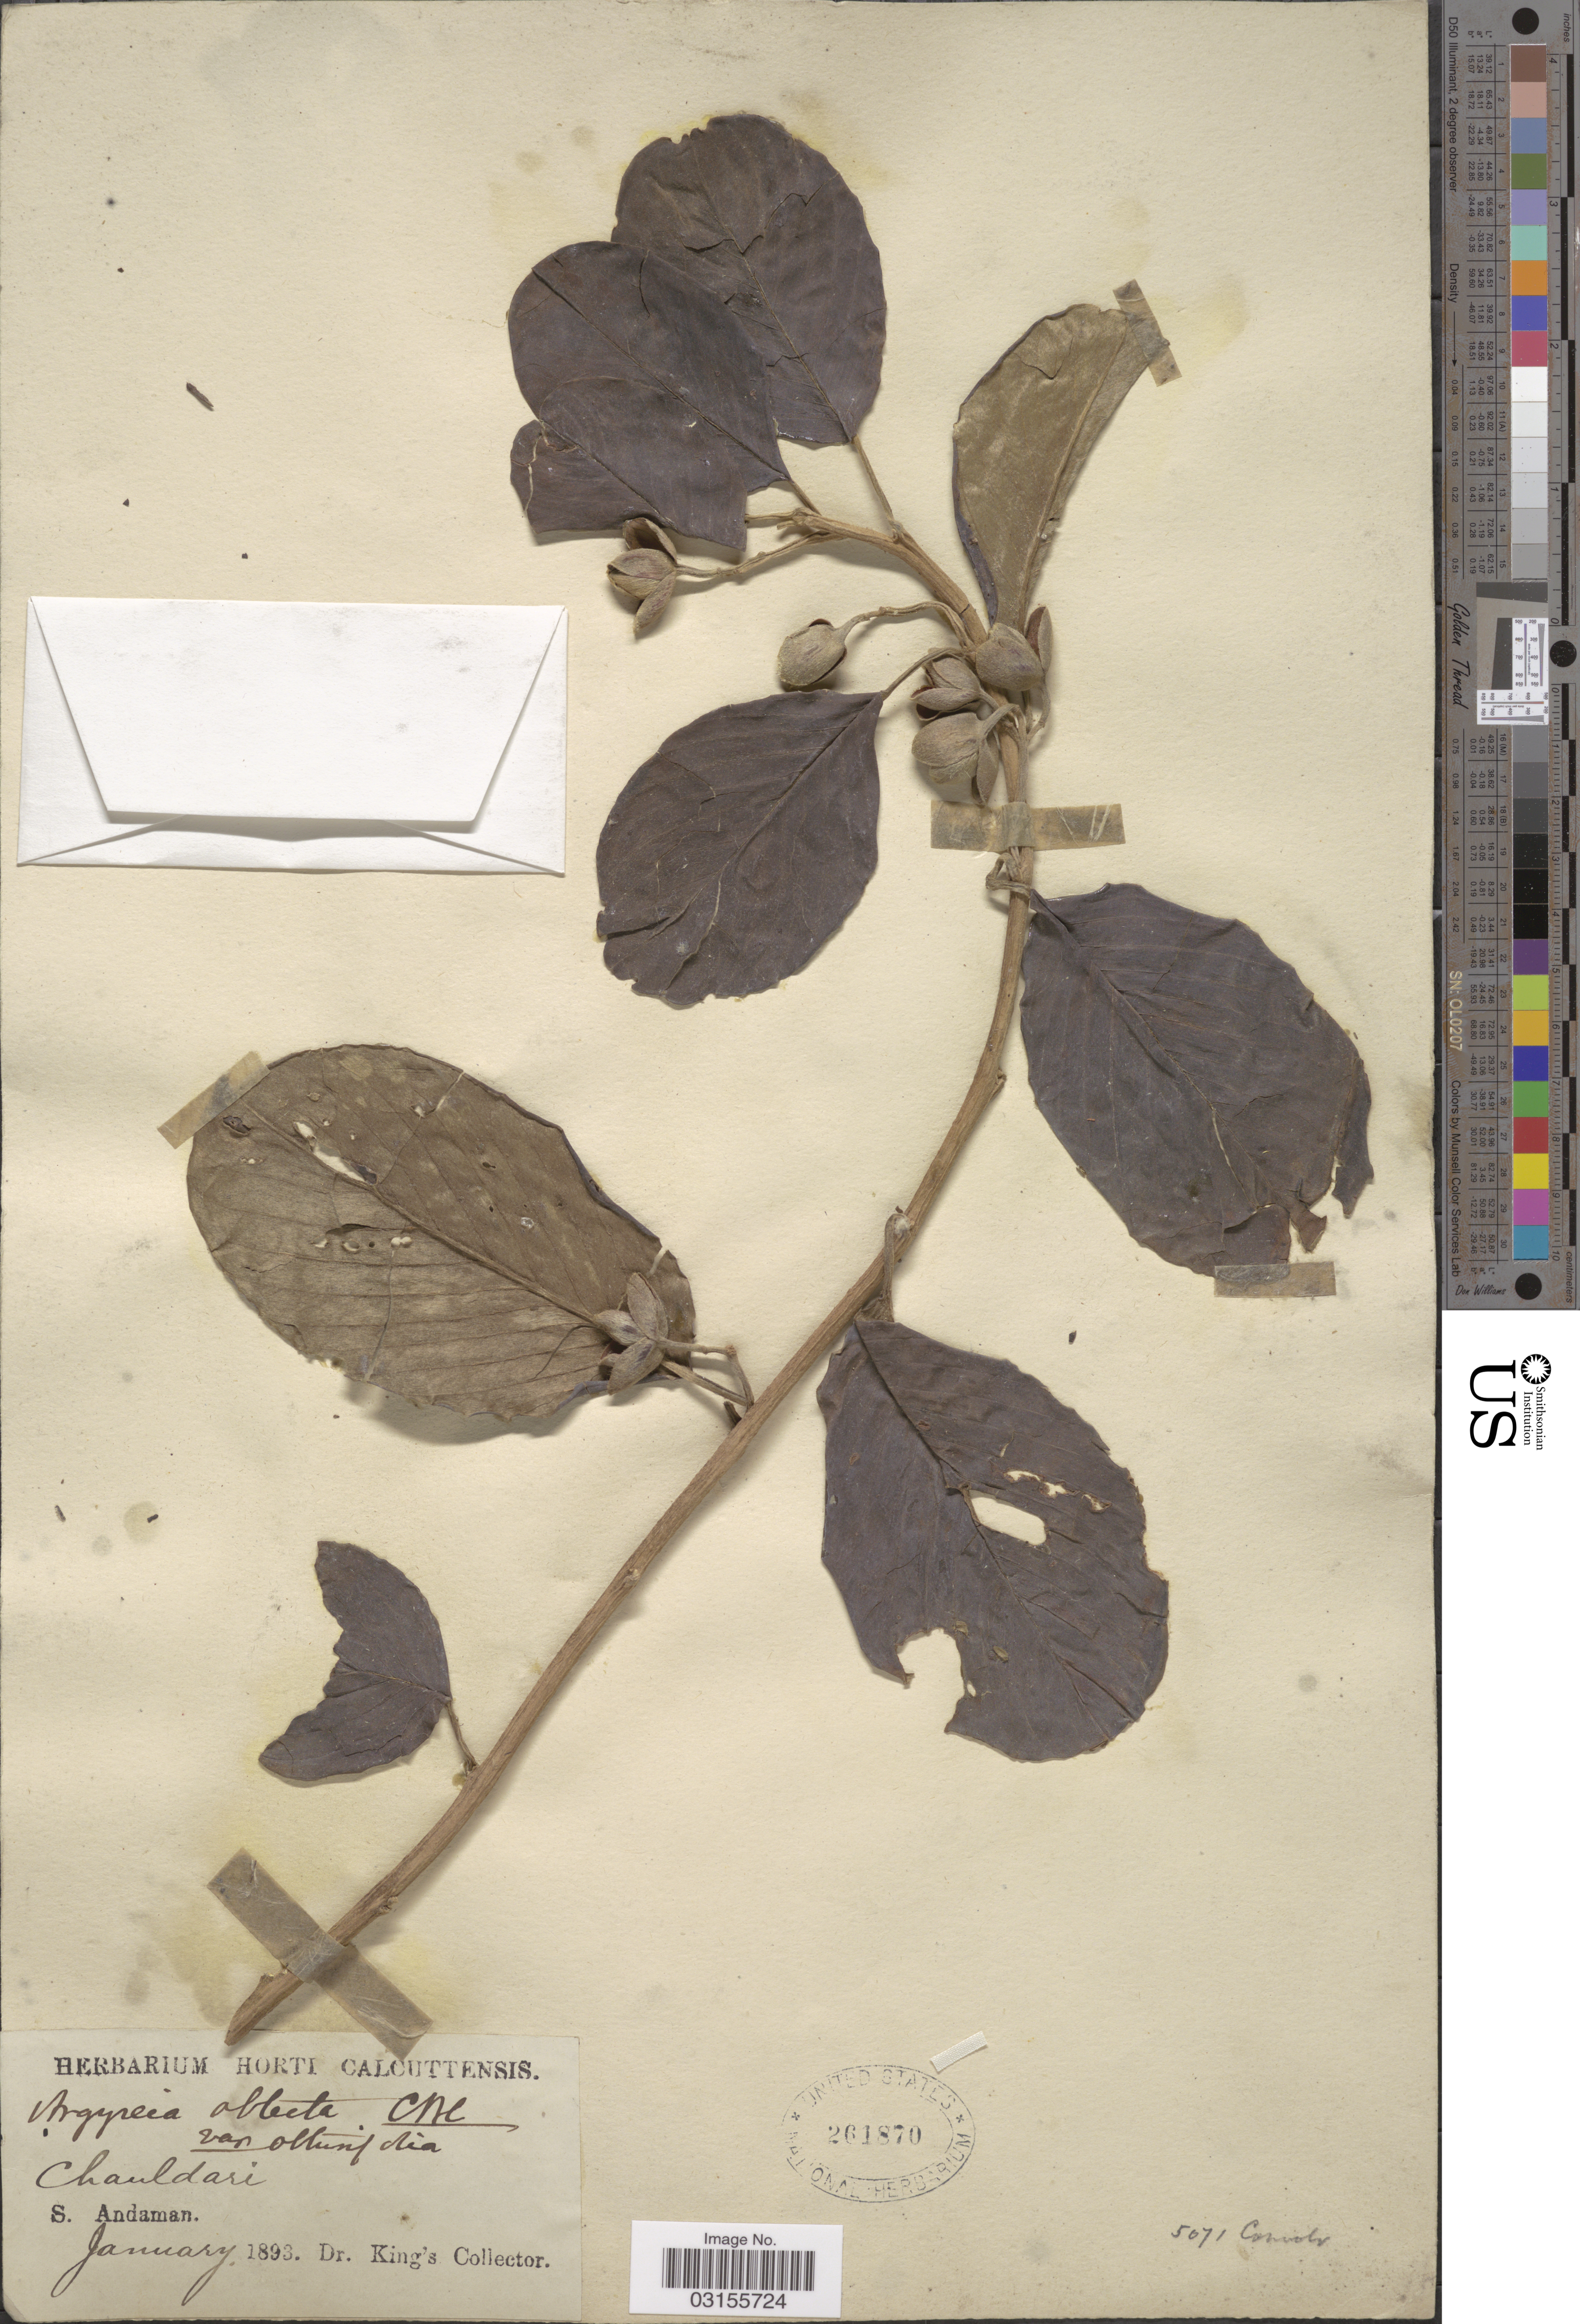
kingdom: Plantae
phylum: Tracheophyta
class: Magnoliopsida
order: Solanales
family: Convolvulaceae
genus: Argyreia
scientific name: Argyreia obtecta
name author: (Choisy) C.B. Clarke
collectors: Dr. King's collector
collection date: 1893-01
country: India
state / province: Andaman and Nicobar Islands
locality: Chauldari S. Andaman.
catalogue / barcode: US 261870